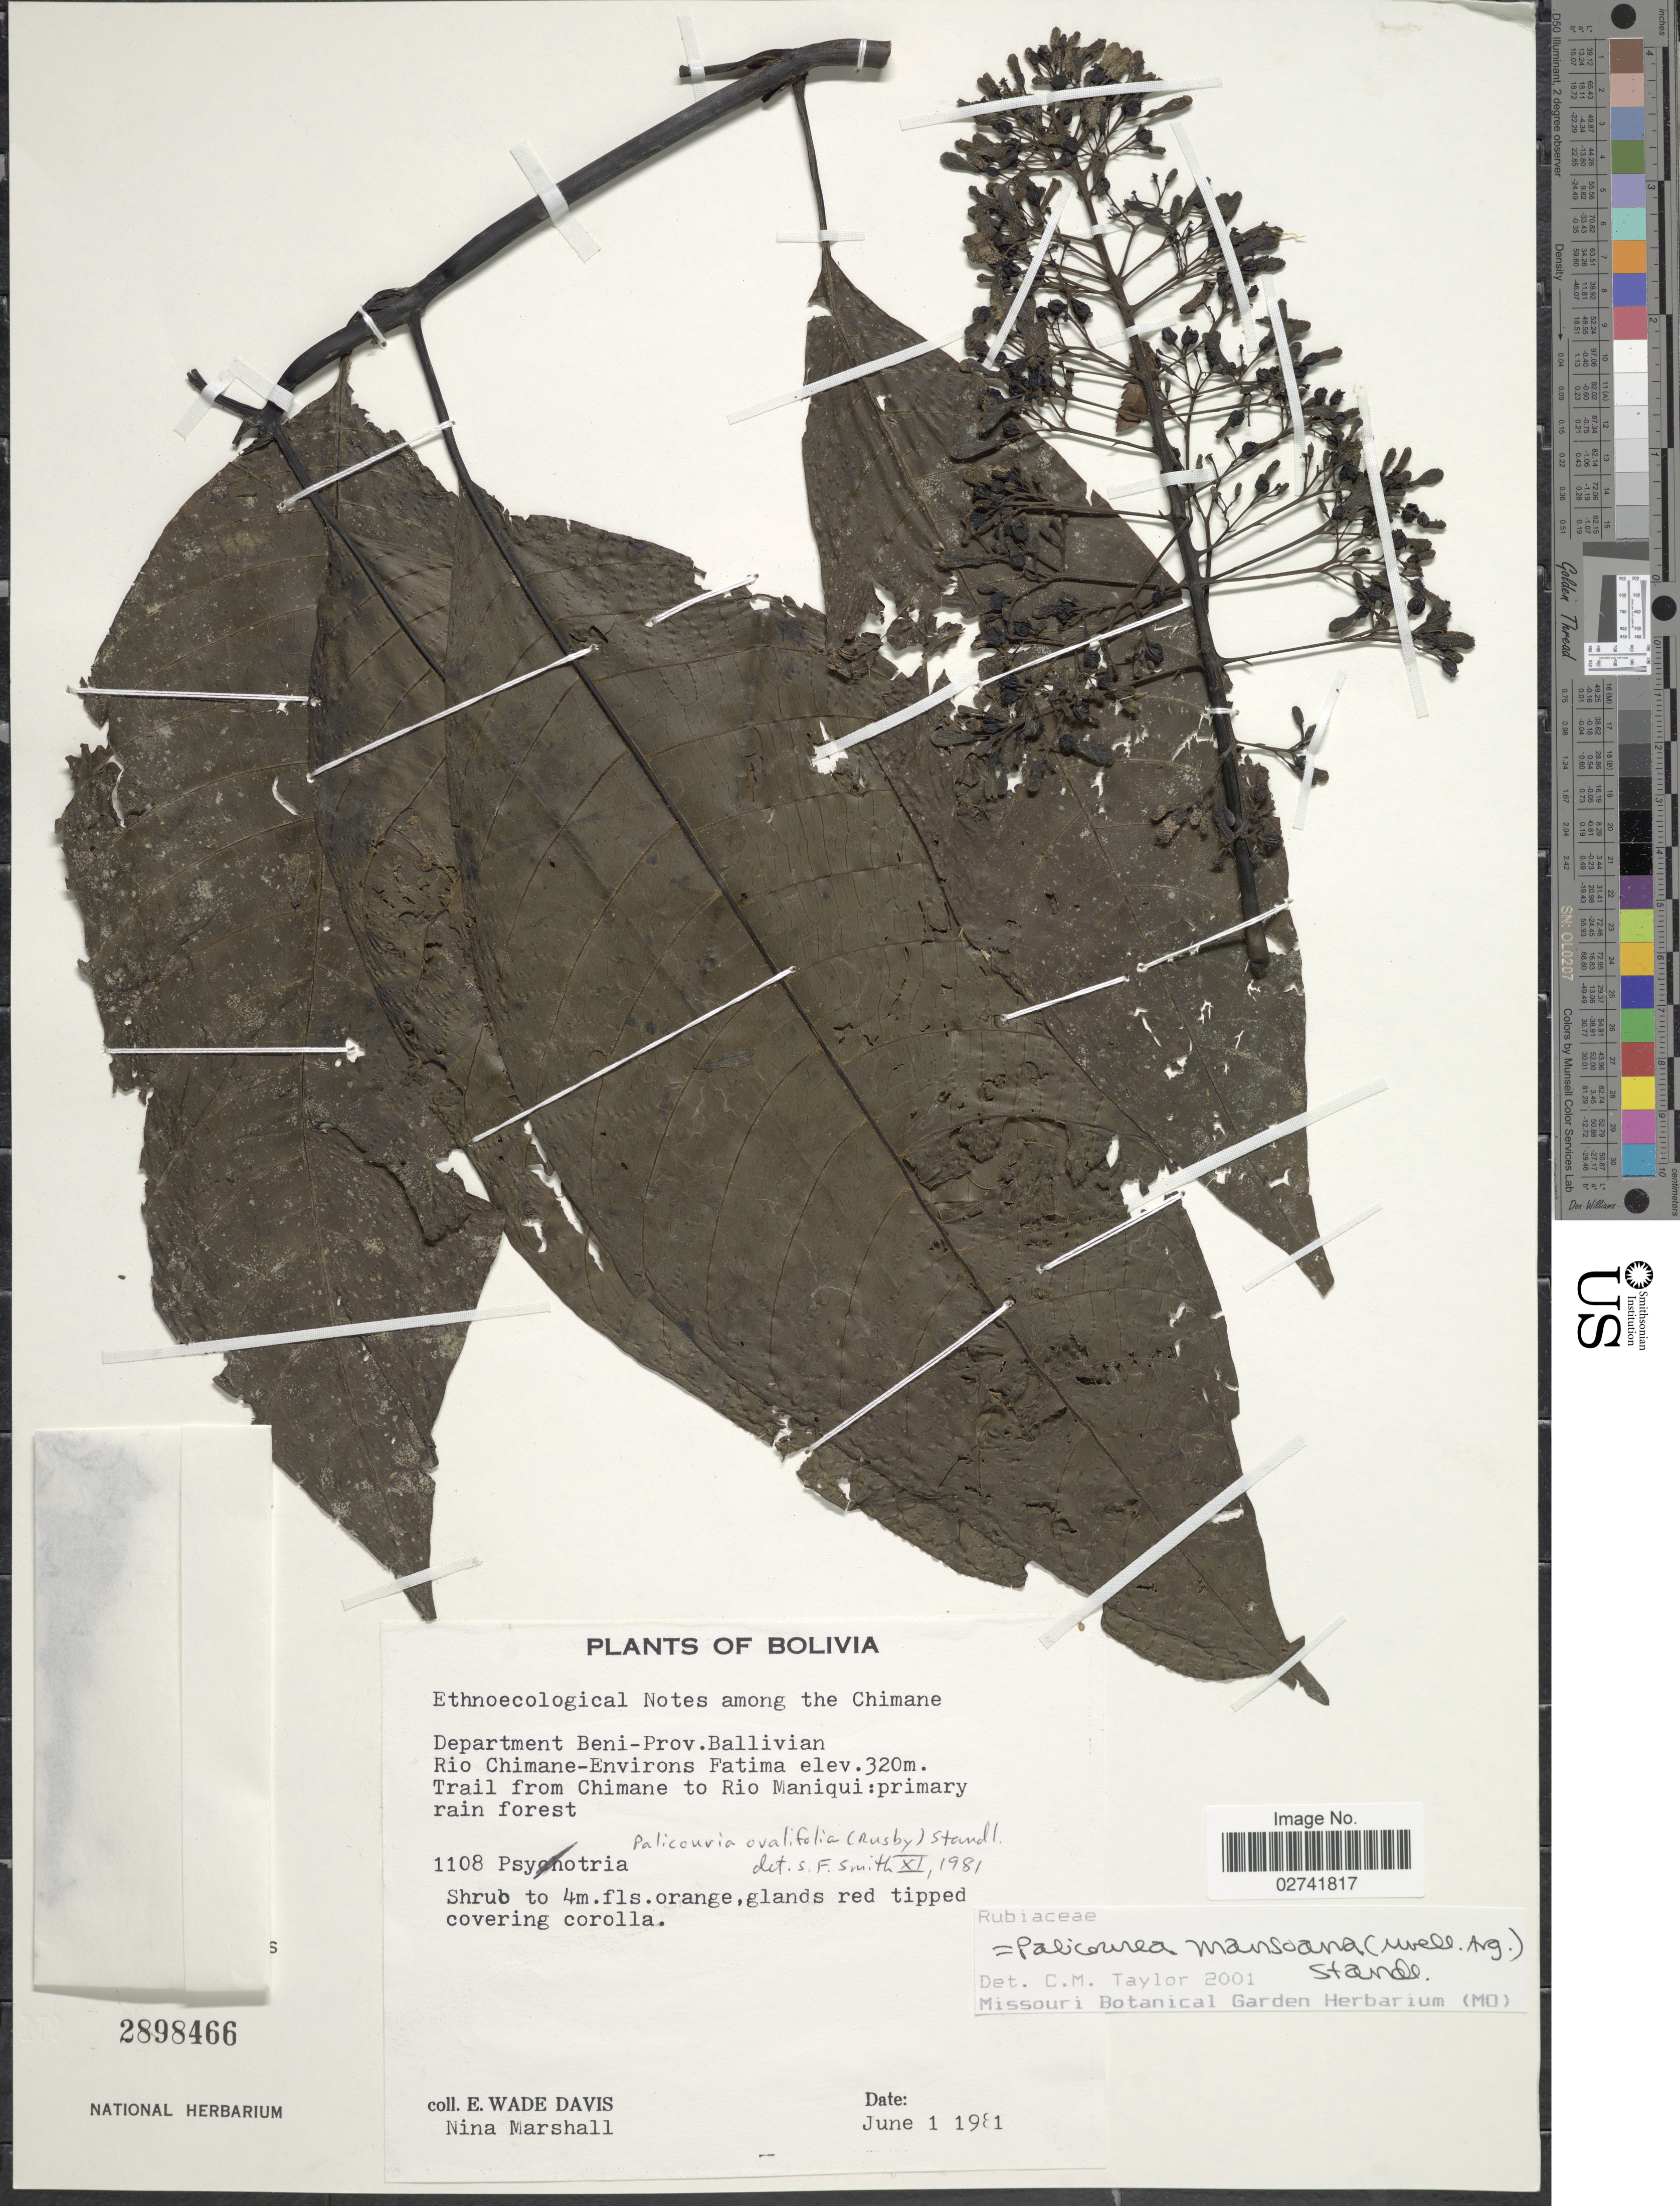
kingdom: Plantae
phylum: Tracheophyta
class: Magnoliopsida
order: Gentianales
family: Rubiaceae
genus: Palicourea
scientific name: Palicourea mansoana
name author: (Müll. Arg.) Standl.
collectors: E. W. Davis & N. Marshall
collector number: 1108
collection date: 1981-06-01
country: Bolivia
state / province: Beni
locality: Department Beni - Prov. Ballivian Rio Chimane-Environs Fatima. Trail from Chimane to Rio Maniqui.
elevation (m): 320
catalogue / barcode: US 2898466